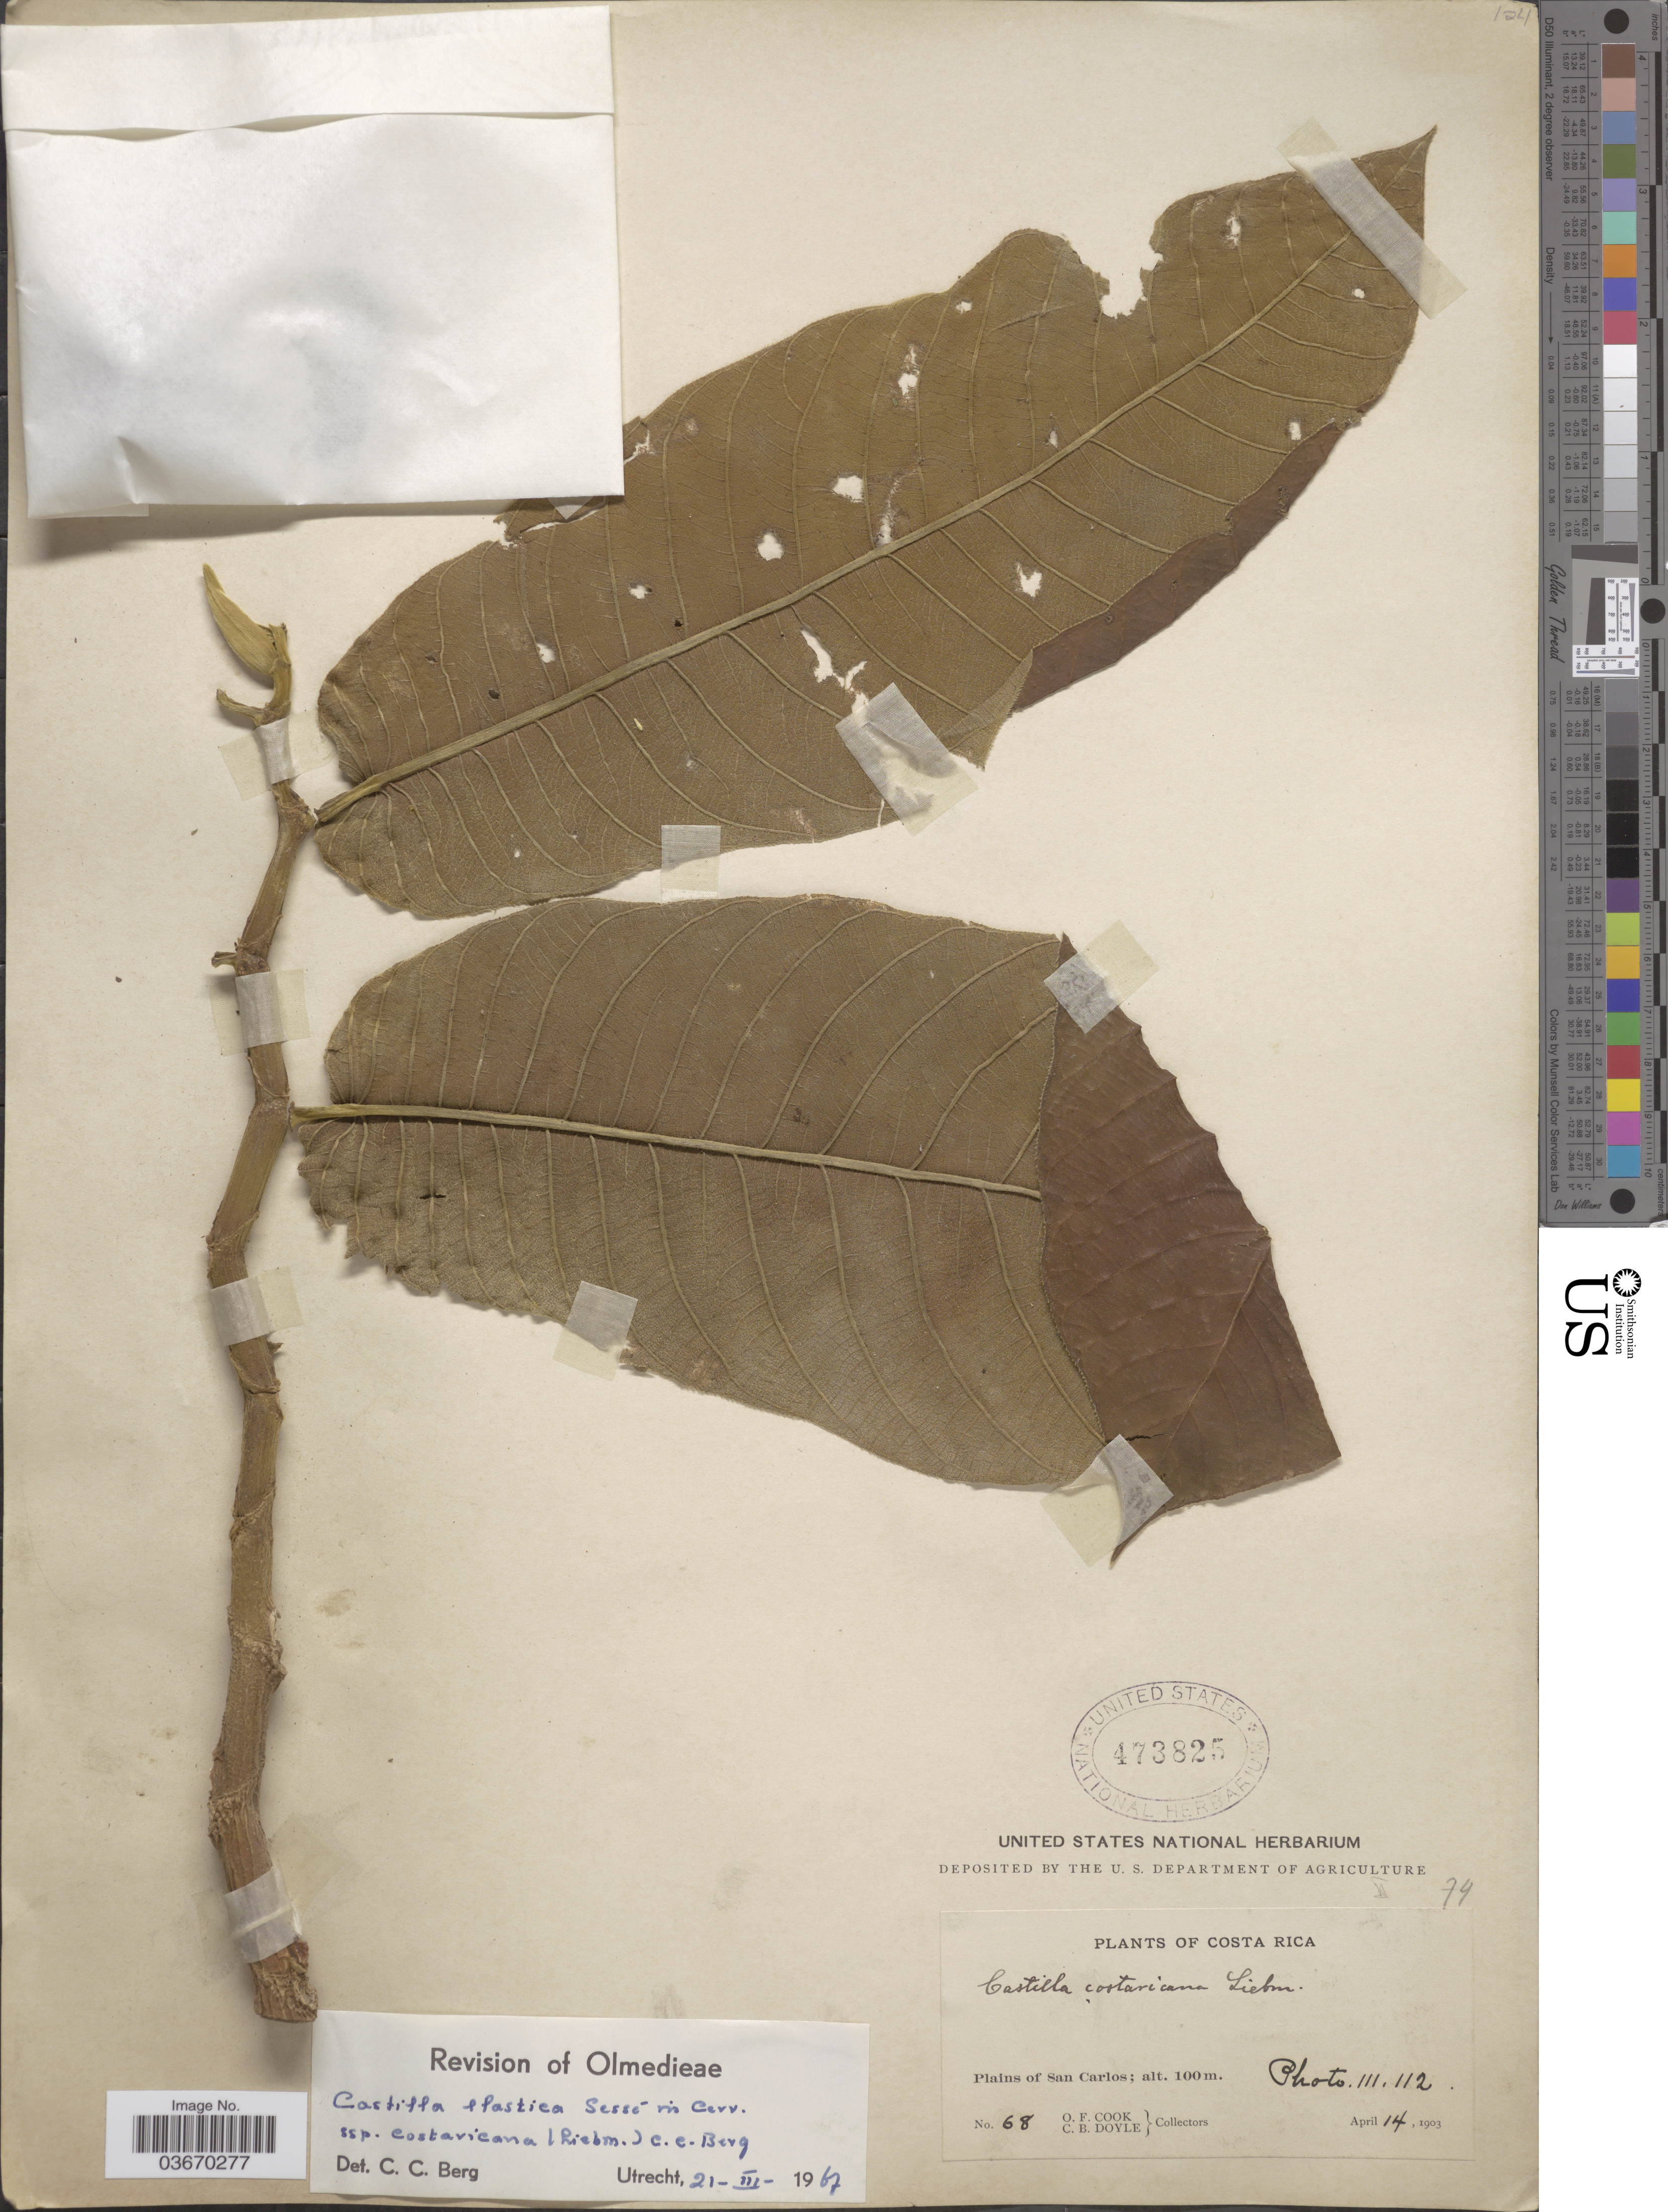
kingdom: Plantae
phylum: Tracheophyta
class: Magnoliopsida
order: Rosales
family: Moraceae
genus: Castilla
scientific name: Castilla elastica subsp. costaricana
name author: (Liebm.) C.C. Berg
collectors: O. F. Cook & C. Doyle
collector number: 68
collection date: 1903-04-14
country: Costa Rica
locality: Plains of San Carlos.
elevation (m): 100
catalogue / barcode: US 473825